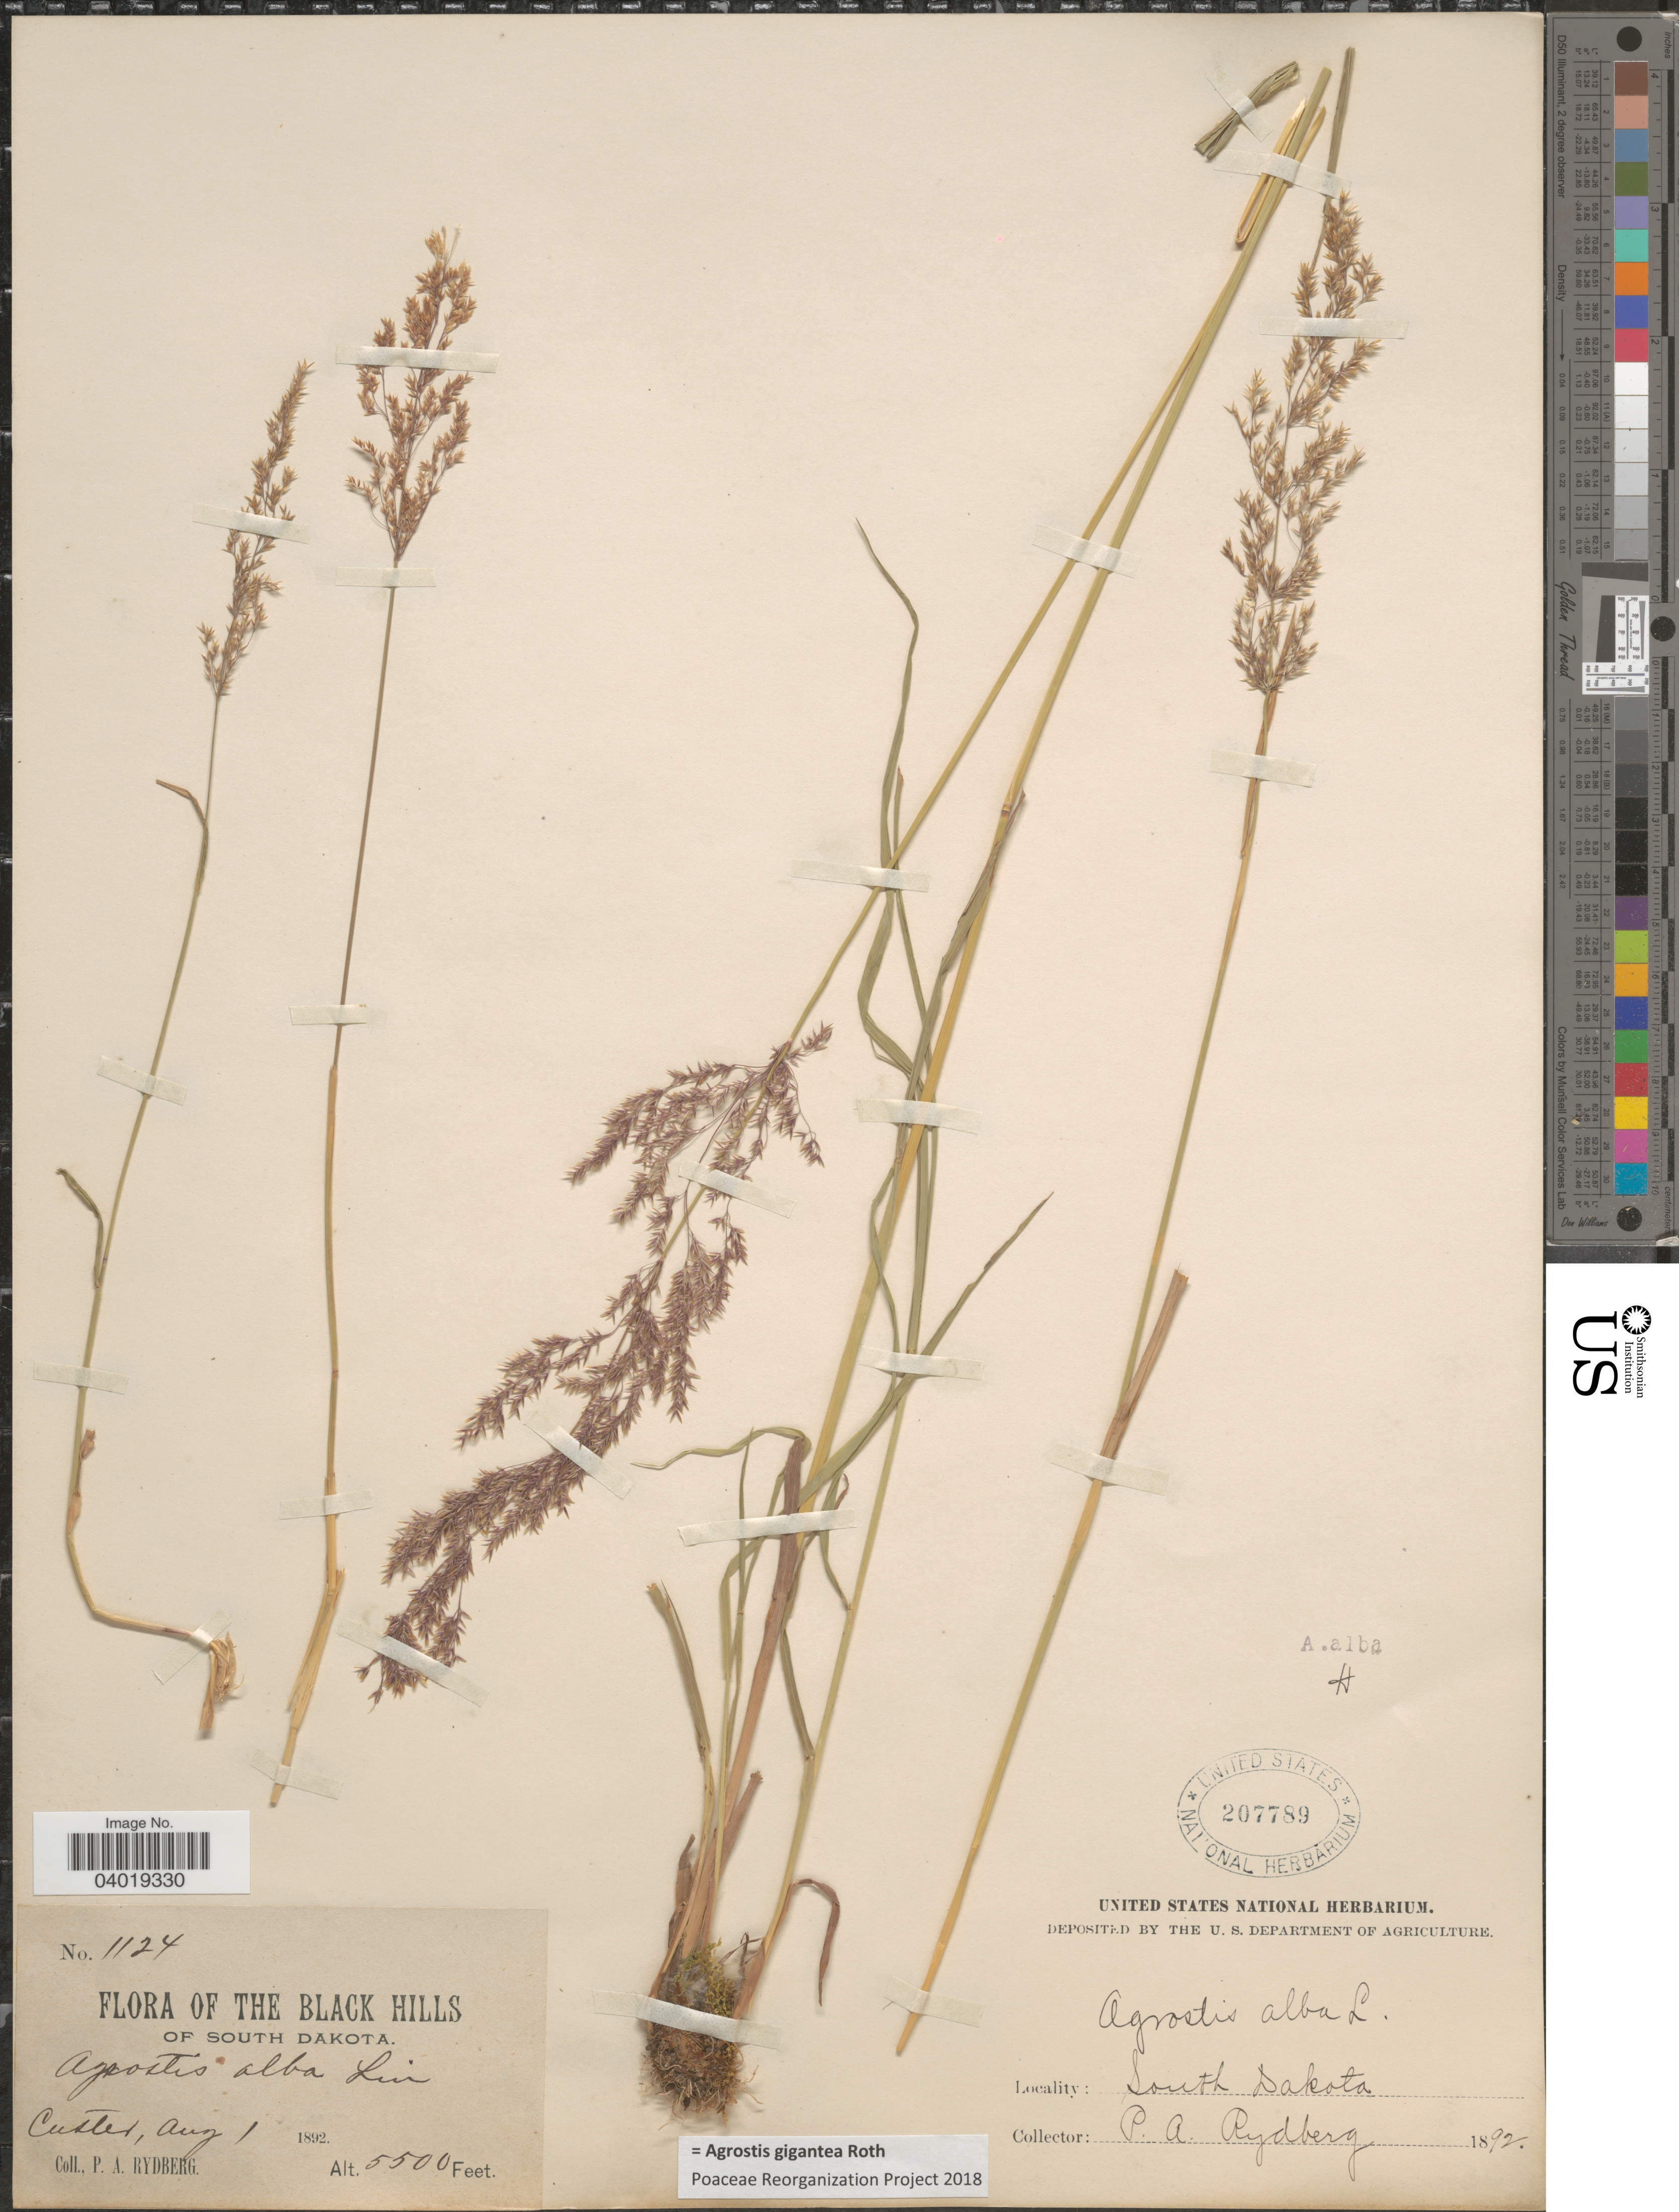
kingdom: Plantae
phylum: Tracheophyta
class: Liliopsida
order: Poales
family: Poaceae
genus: Agrostis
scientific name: Agrostis gigantea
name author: Roth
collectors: P. A. Rydberg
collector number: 1124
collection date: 1892-08-01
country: United States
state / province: South Dakota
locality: The Black Hills of South Dakota. Custer.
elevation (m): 1676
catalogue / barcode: US 207789